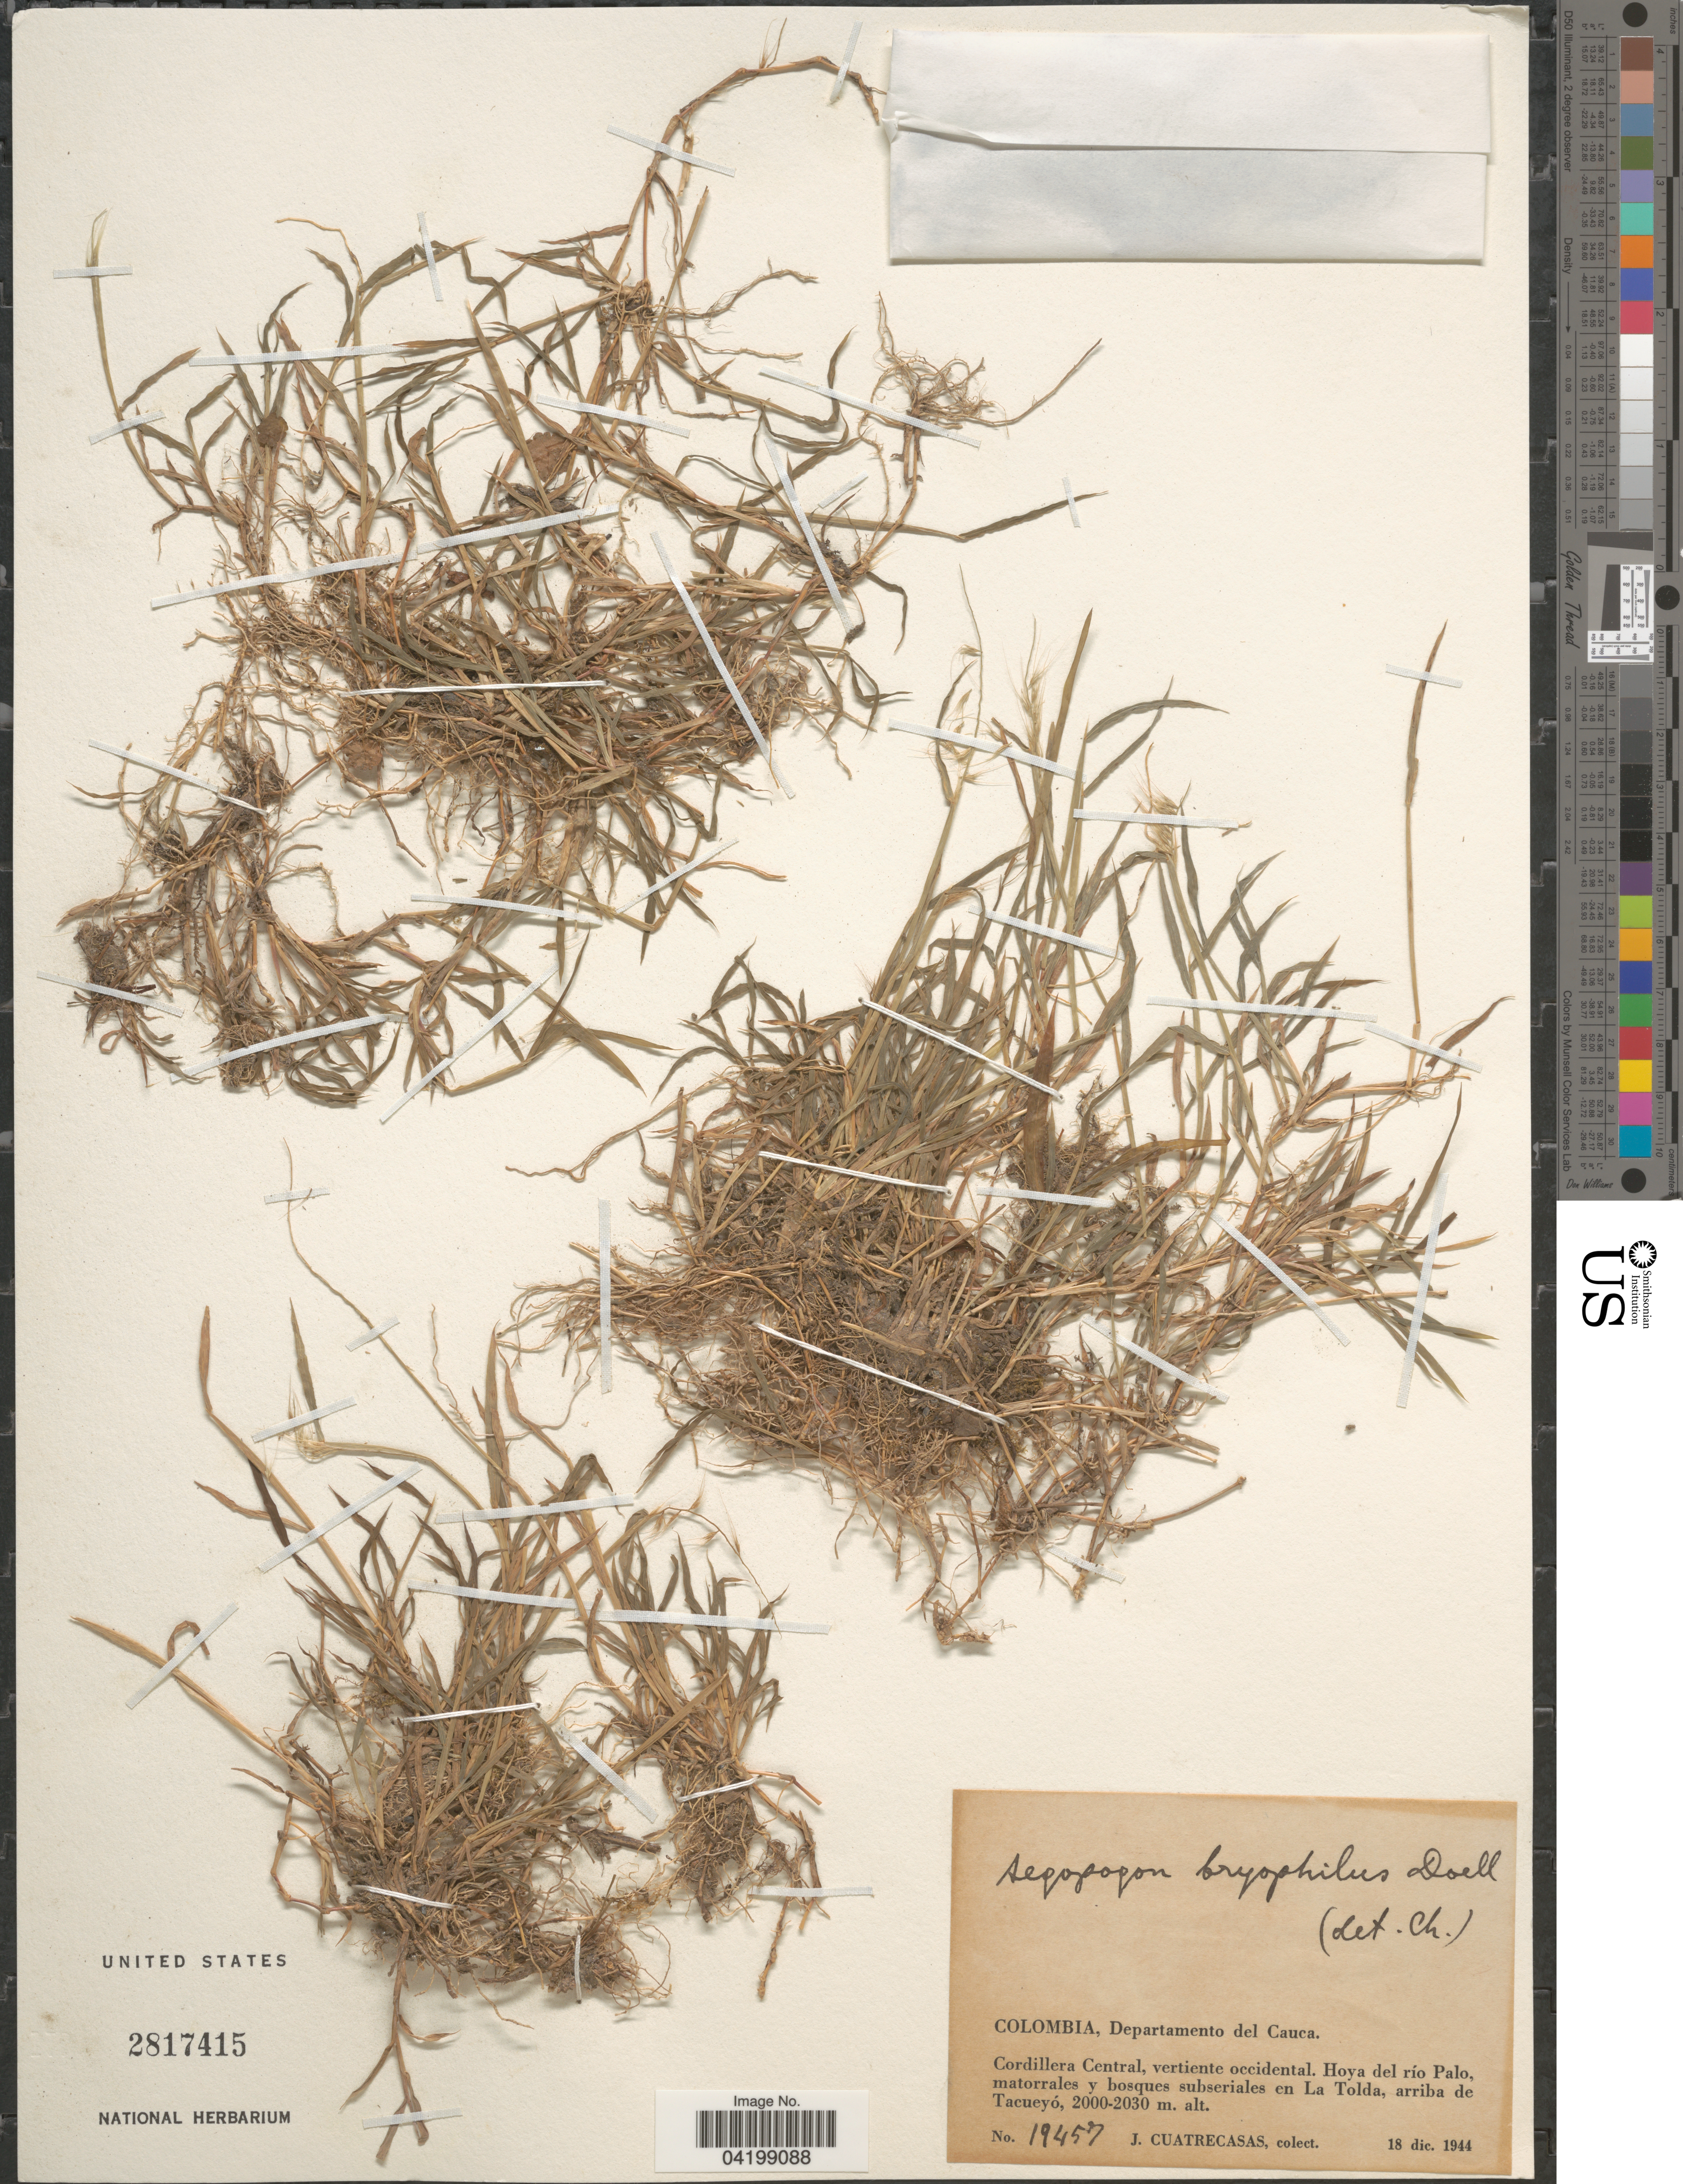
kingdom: Plantae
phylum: Tracheophyta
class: Liliopsida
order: Poales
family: Poaceae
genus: Muhlenbergia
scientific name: Muhlenbergia bryophilus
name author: (Döll) P.M. Peterson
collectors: J. Cuatrecasas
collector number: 19457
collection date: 1944-12-18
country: Colombia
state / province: Cauca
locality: Departamento del Cauca. Cordillera Central, vertiente occidental. Hoya del río Palo, matorrales y bosques subseriales en La Tolda, arriba de Tacueyó.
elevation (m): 2000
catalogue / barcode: US 2817415